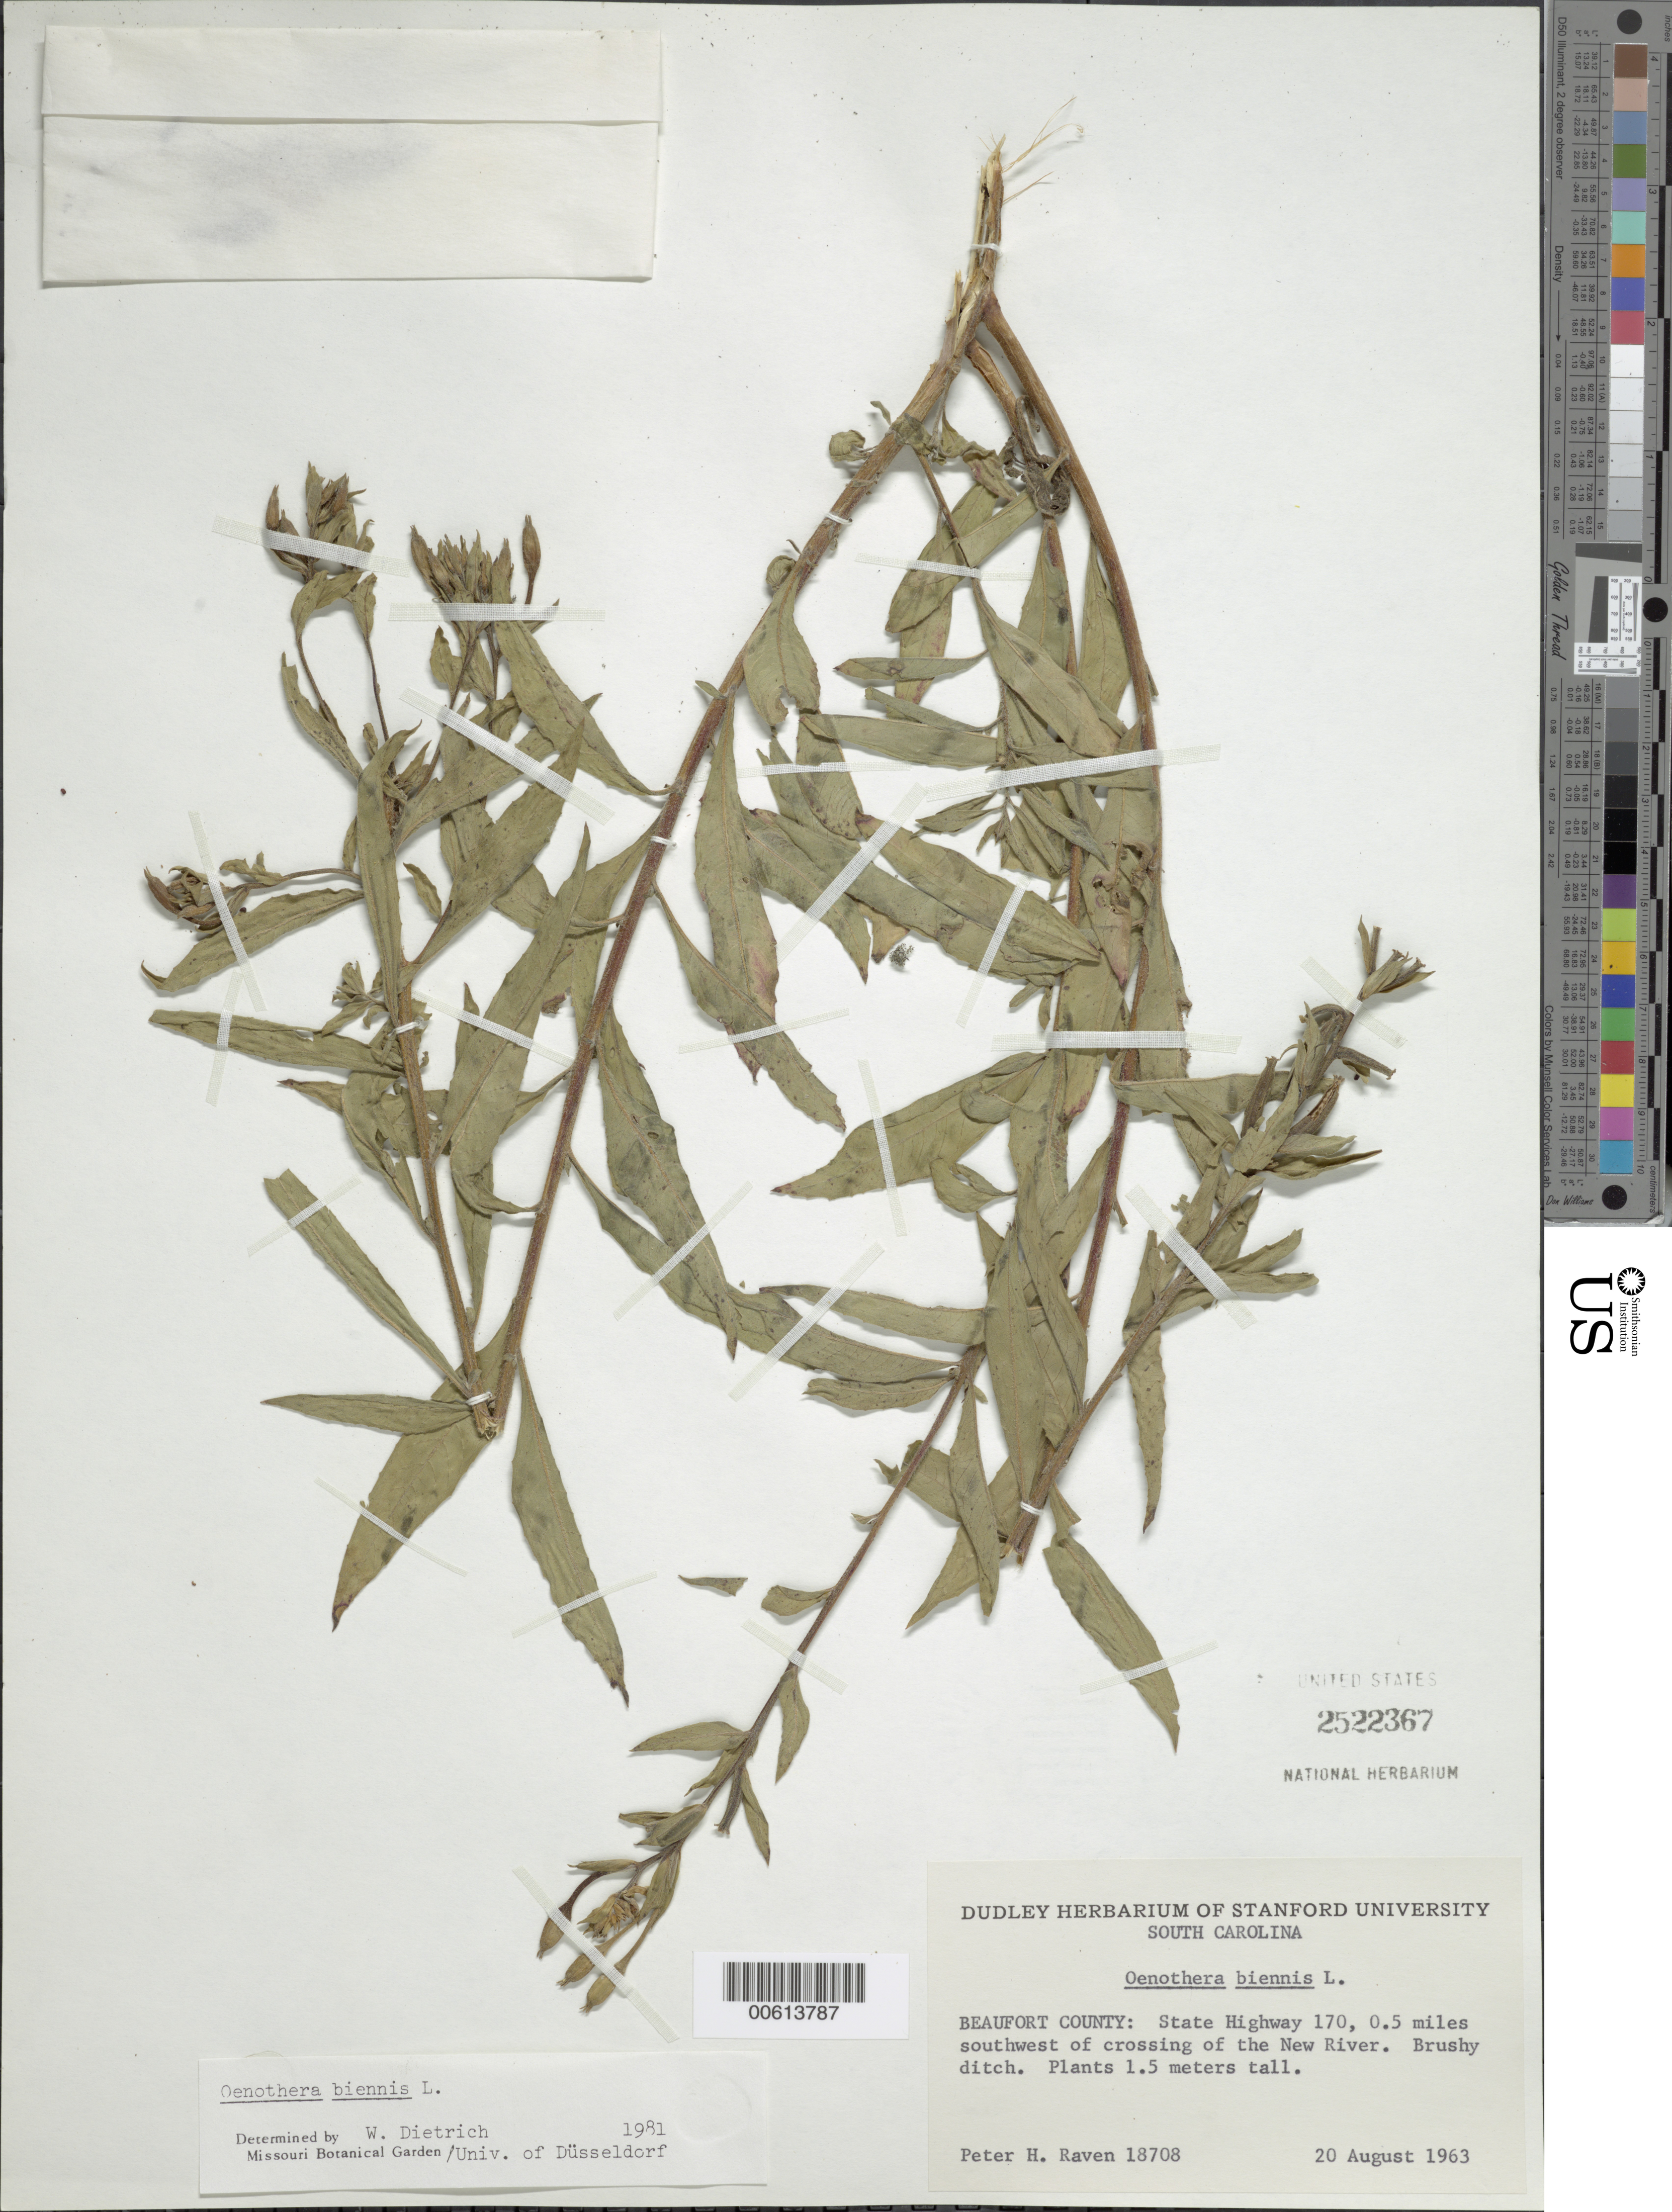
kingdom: Plantae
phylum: Tracheophyta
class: Magnoliopsida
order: Myrtales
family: Onagraceae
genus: Oenothera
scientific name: Oenothera biennis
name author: L.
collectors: P. H. Raven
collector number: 18708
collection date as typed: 20 Aug 1963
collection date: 1963-08-20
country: United States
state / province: South Carolina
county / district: Beaufort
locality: SW of crossing of the New River and state highway 170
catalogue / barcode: US 2522367